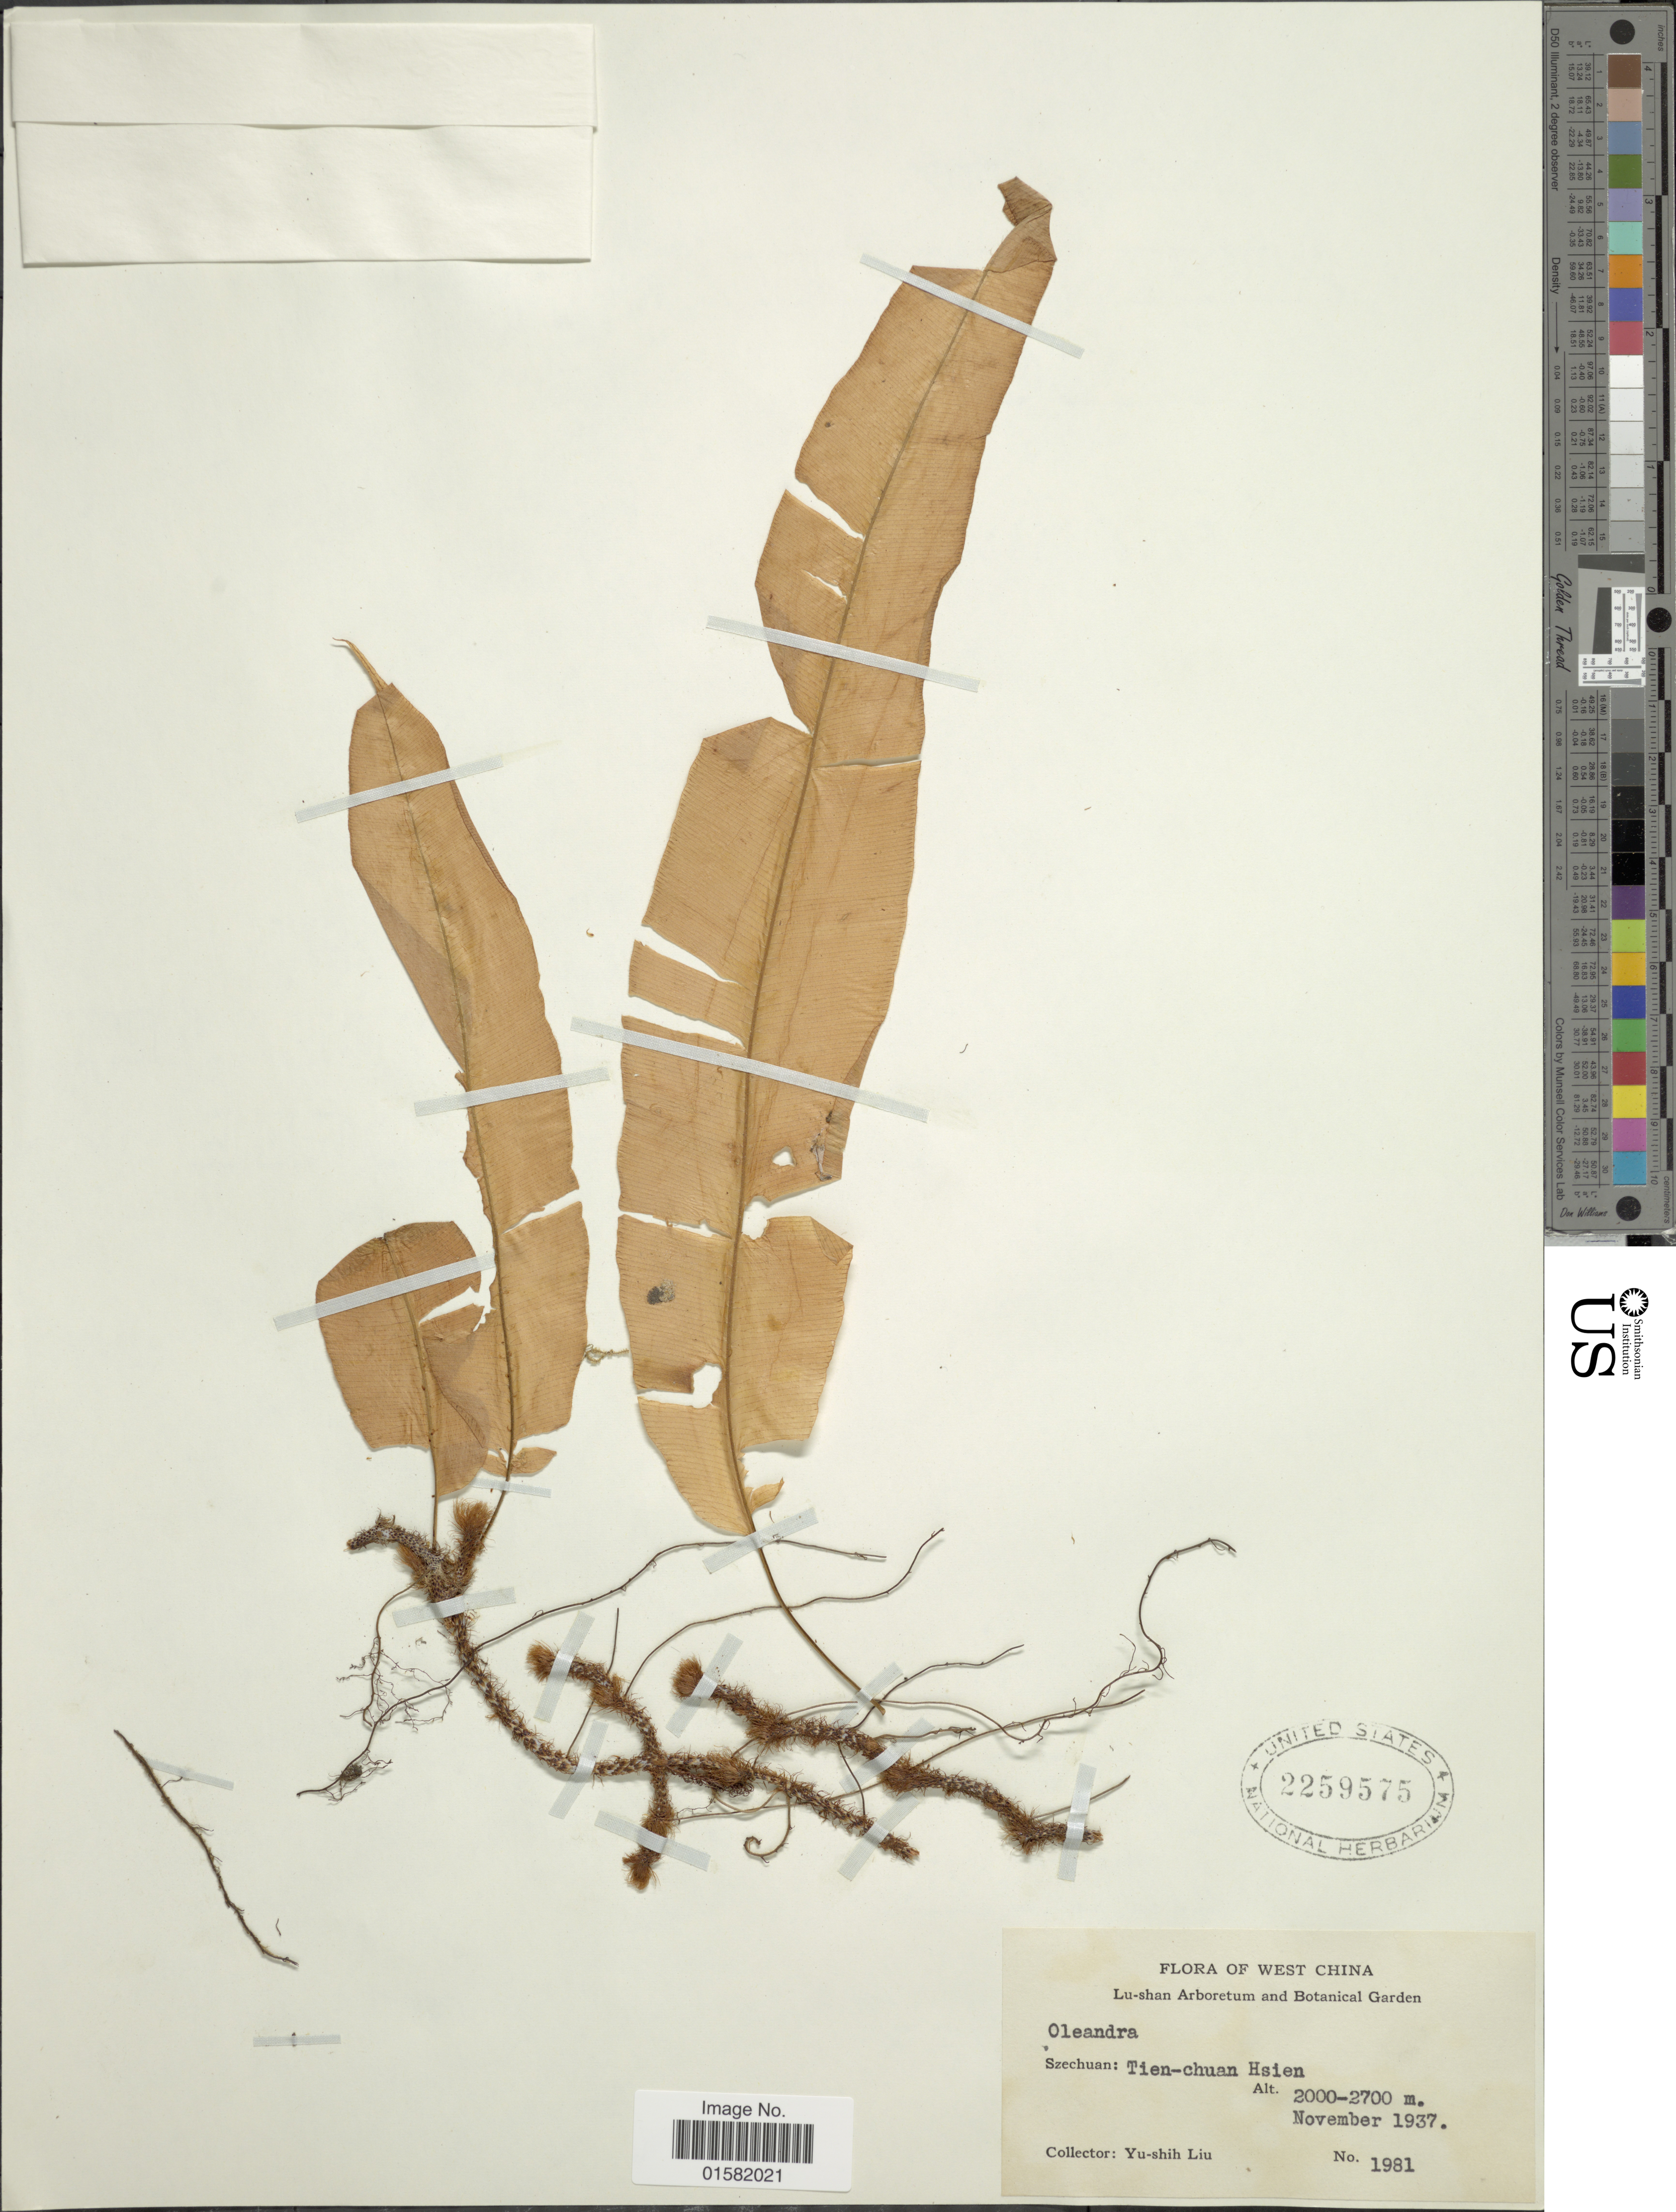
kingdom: Plantae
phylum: Tracheophyta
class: Polypodiopsida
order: Polypodiales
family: Oleandraceae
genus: Oleandra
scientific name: Oleandra sp.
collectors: Y.-S. Liu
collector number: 1981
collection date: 1937-11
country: China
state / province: Sichuan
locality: West China, Szechuan: Tien-Chuan Hsien.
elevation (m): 2000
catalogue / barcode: US 2259575